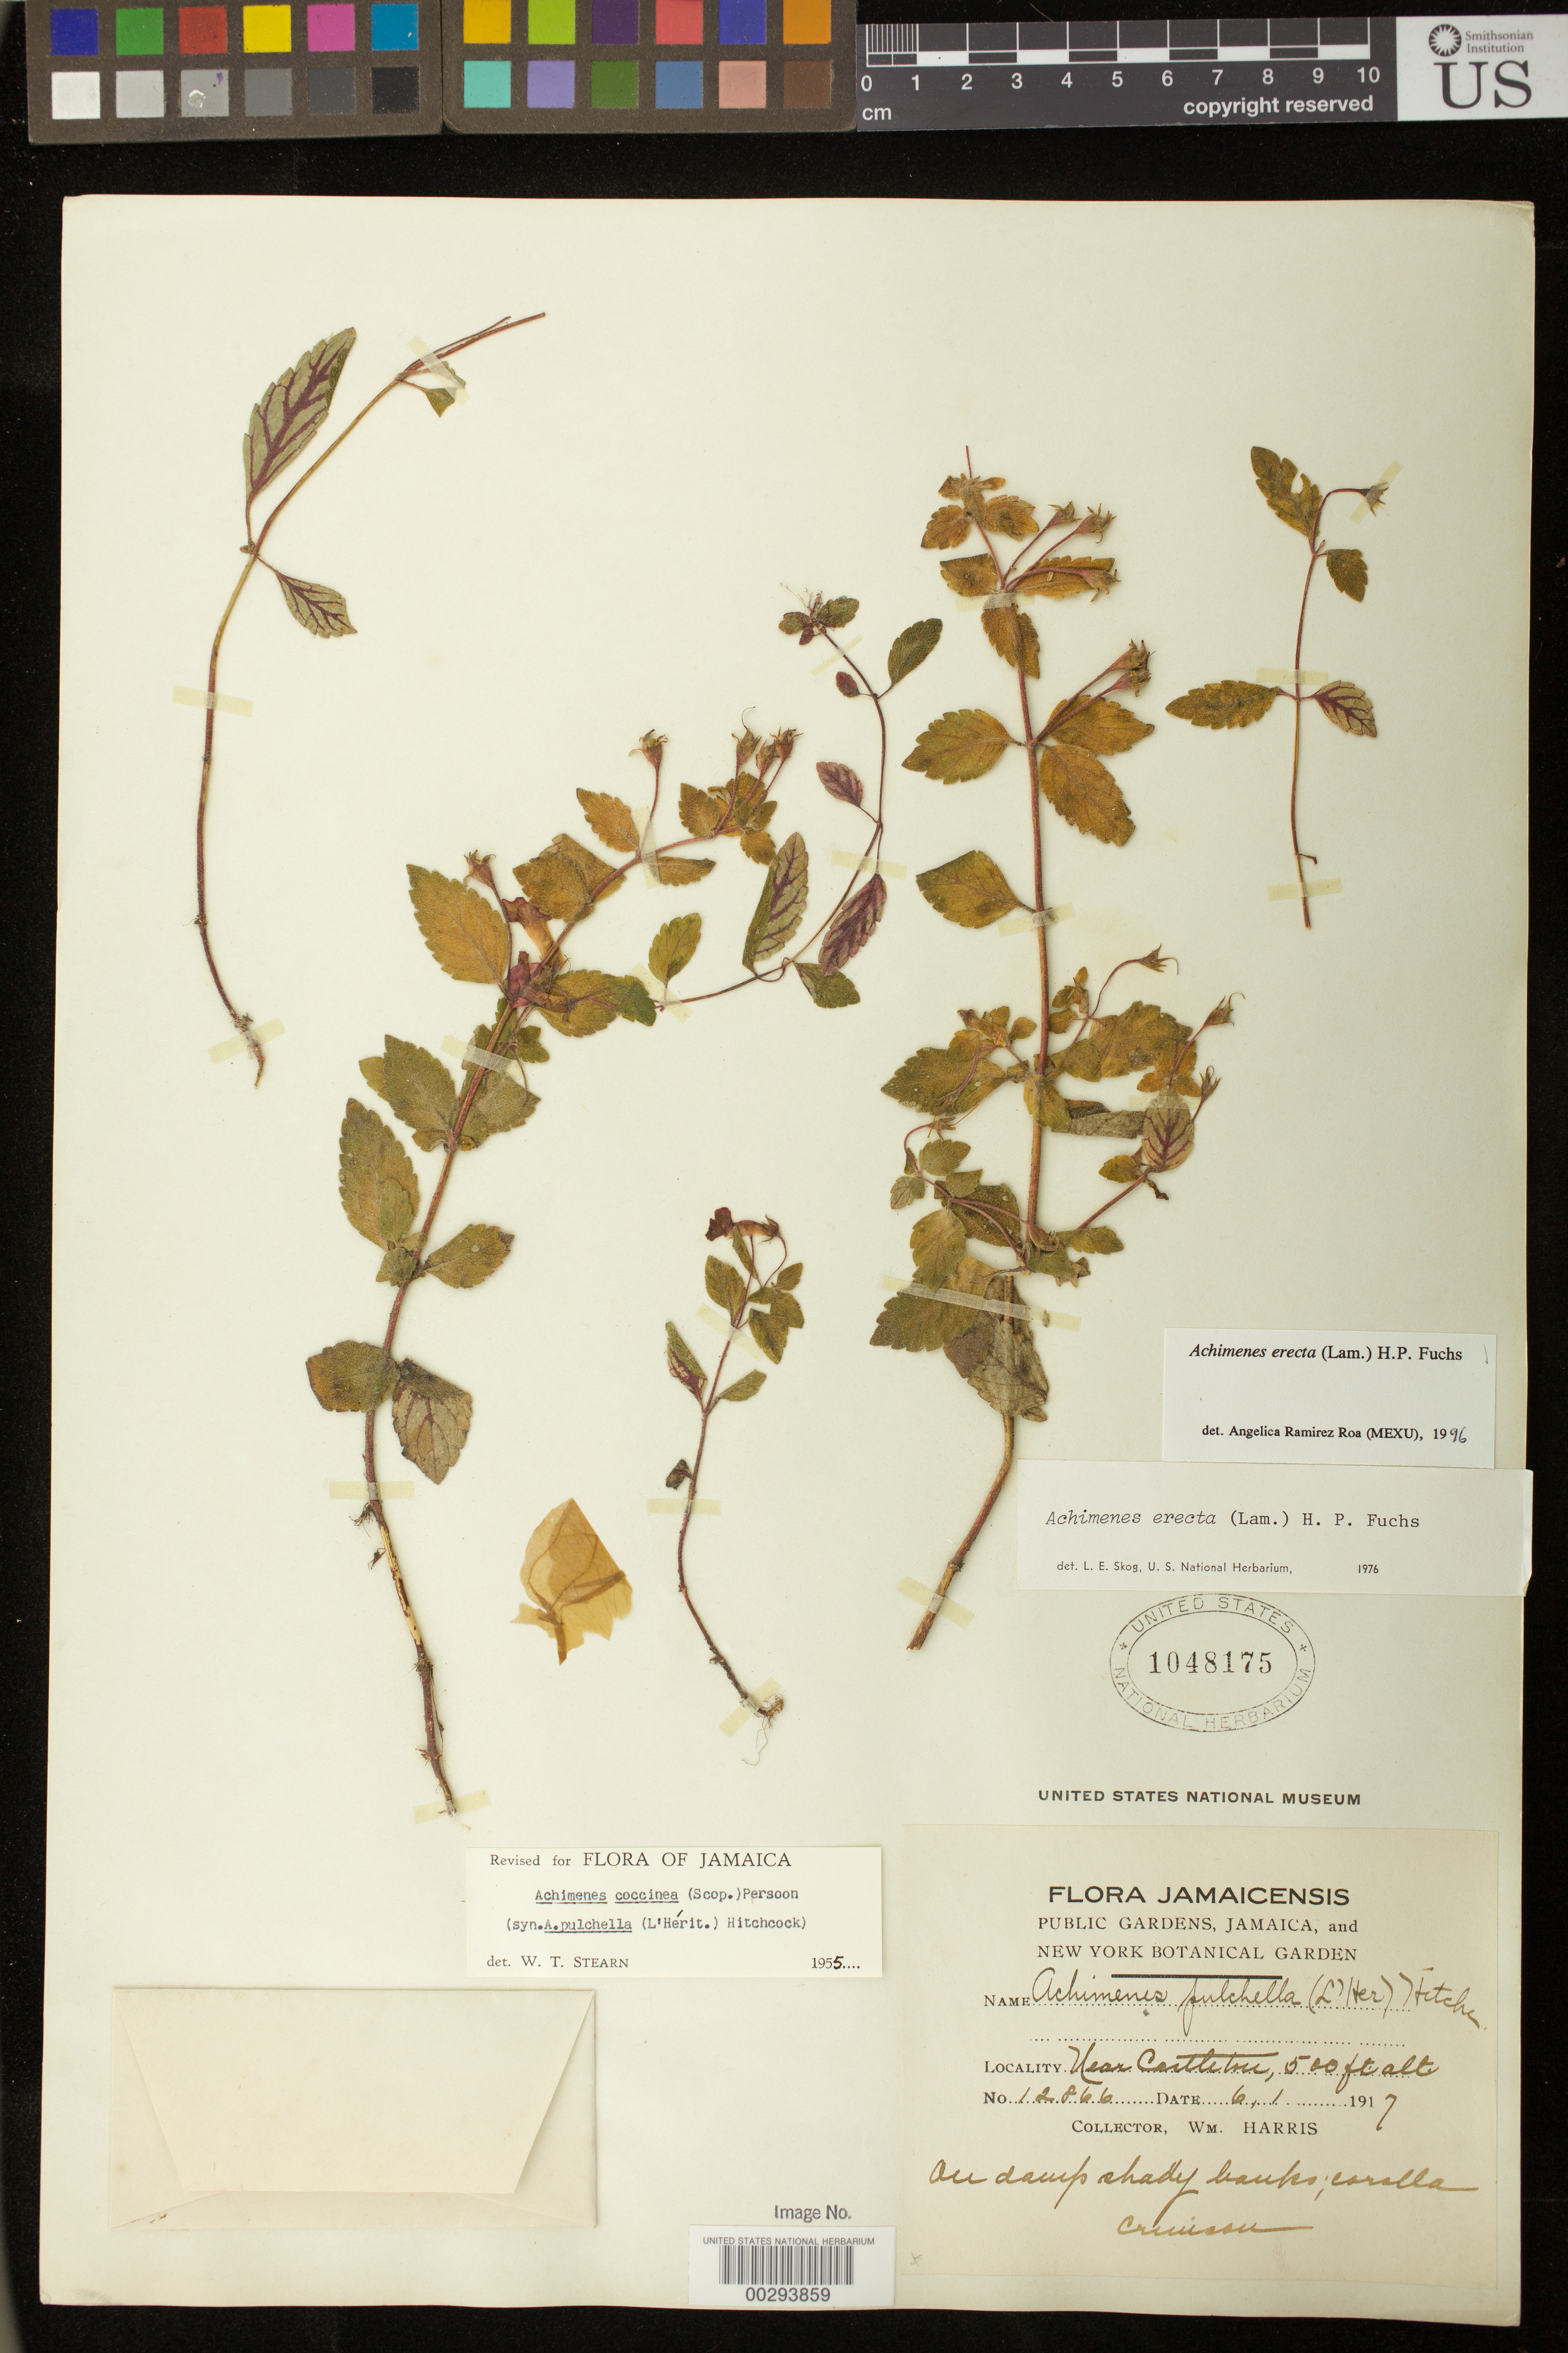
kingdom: Plantae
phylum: Tracheophyta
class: Magnoliopsida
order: Lamiales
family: Gesneriaceae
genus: Achimenes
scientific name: Achimenes erecta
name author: (Lam.) H.P. Fuchs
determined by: Skog, Laurence E.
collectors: W. Harris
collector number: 12866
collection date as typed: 06 Jan 1917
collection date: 1917-01-06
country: Jamaica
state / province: Saint Mary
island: Jamaica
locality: Near Castleton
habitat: On damp shady banks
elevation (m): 152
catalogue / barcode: US 1048175